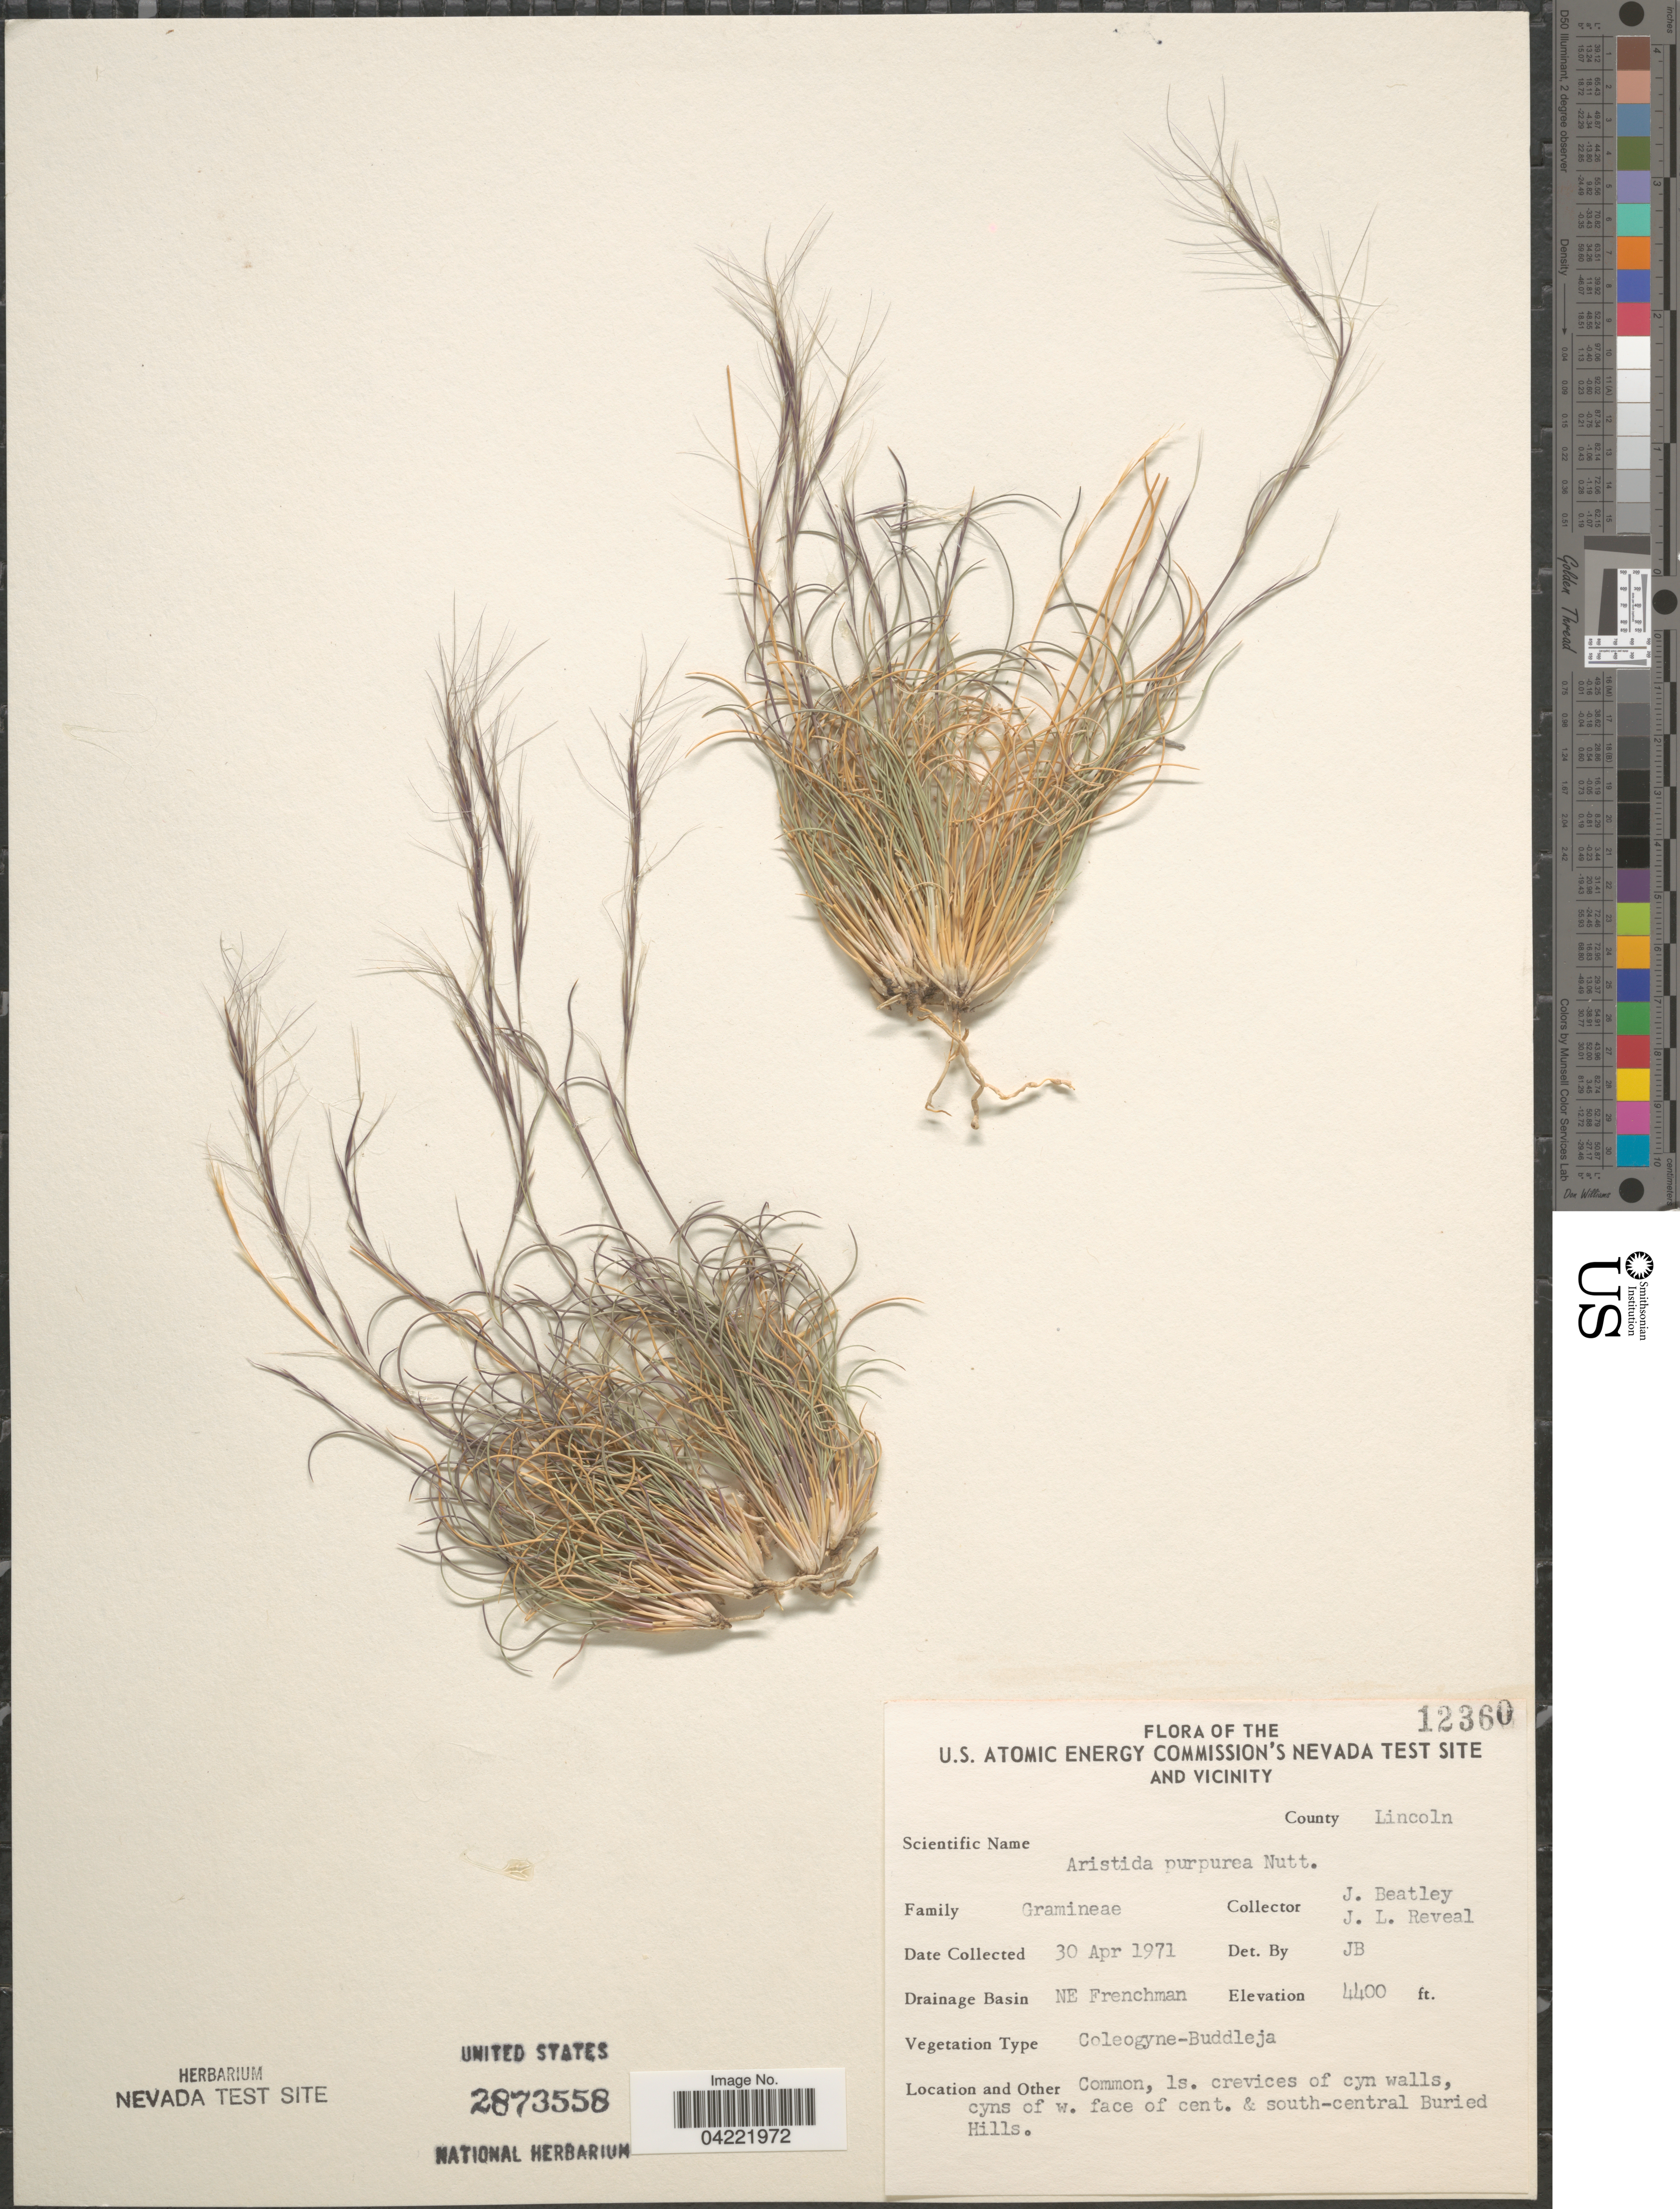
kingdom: Plantae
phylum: Tracheophyta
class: Liliopsida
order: Poales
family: Poaceae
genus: Aristida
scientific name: Aristida purpurea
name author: Nutt.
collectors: J. C. Beatley & J. L. Reveal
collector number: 12360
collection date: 1971-04-30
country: United States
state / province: Nevada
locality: U.S. Atomic Energy Commission's Nevada Test Site And Vicinity. County Lincoln. Drainage Basin NE Frenchman. Common, ls. crevices of cyn walls, cyns of w. face of cent. & south-central Buried Hills.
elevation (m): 1341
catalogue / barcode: US 2873558